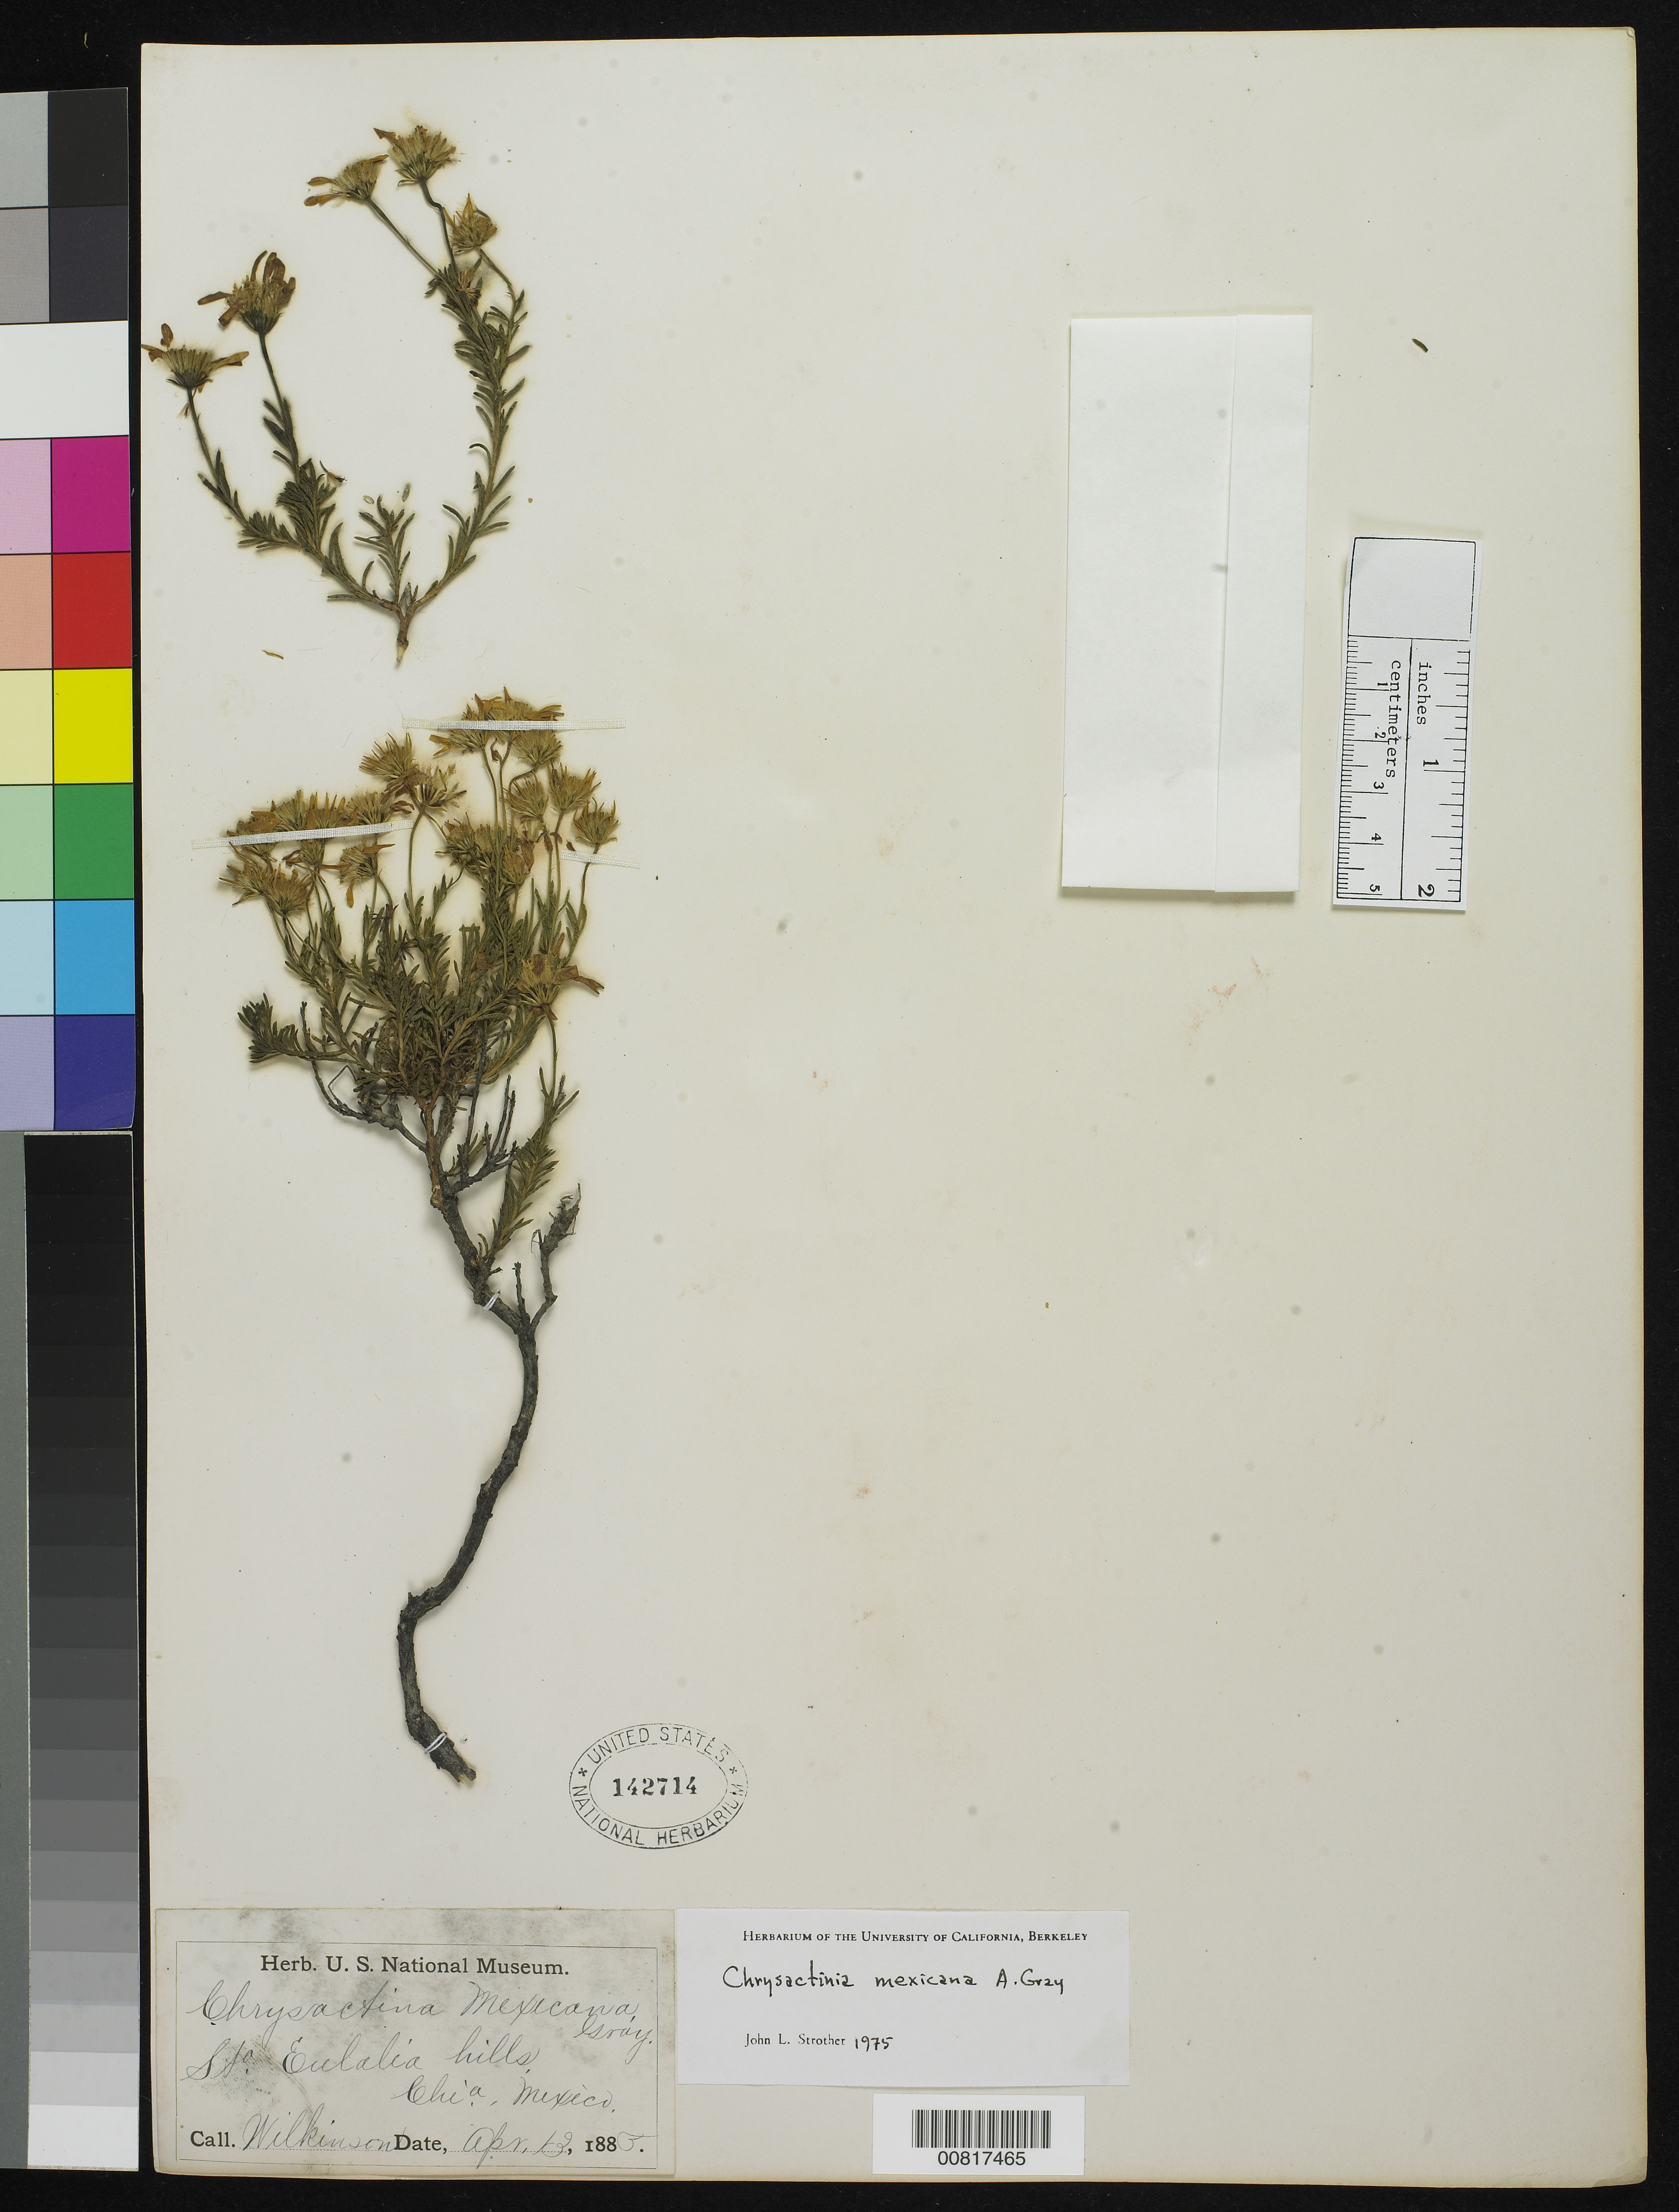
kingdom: Plantae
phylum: Tracheophyta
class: Magnoliopsida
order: Asterales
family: Asteraceae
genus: Chrysactinia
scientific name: Chrysactinia mexicana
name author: A. Gray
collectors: E. Wilkinson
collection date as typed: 13 Apr 1885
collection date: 1885-04-13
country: Mexico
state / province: Chihuahua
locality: Sta. Eulalia hills, Chihuahua.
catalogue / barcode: US 142714